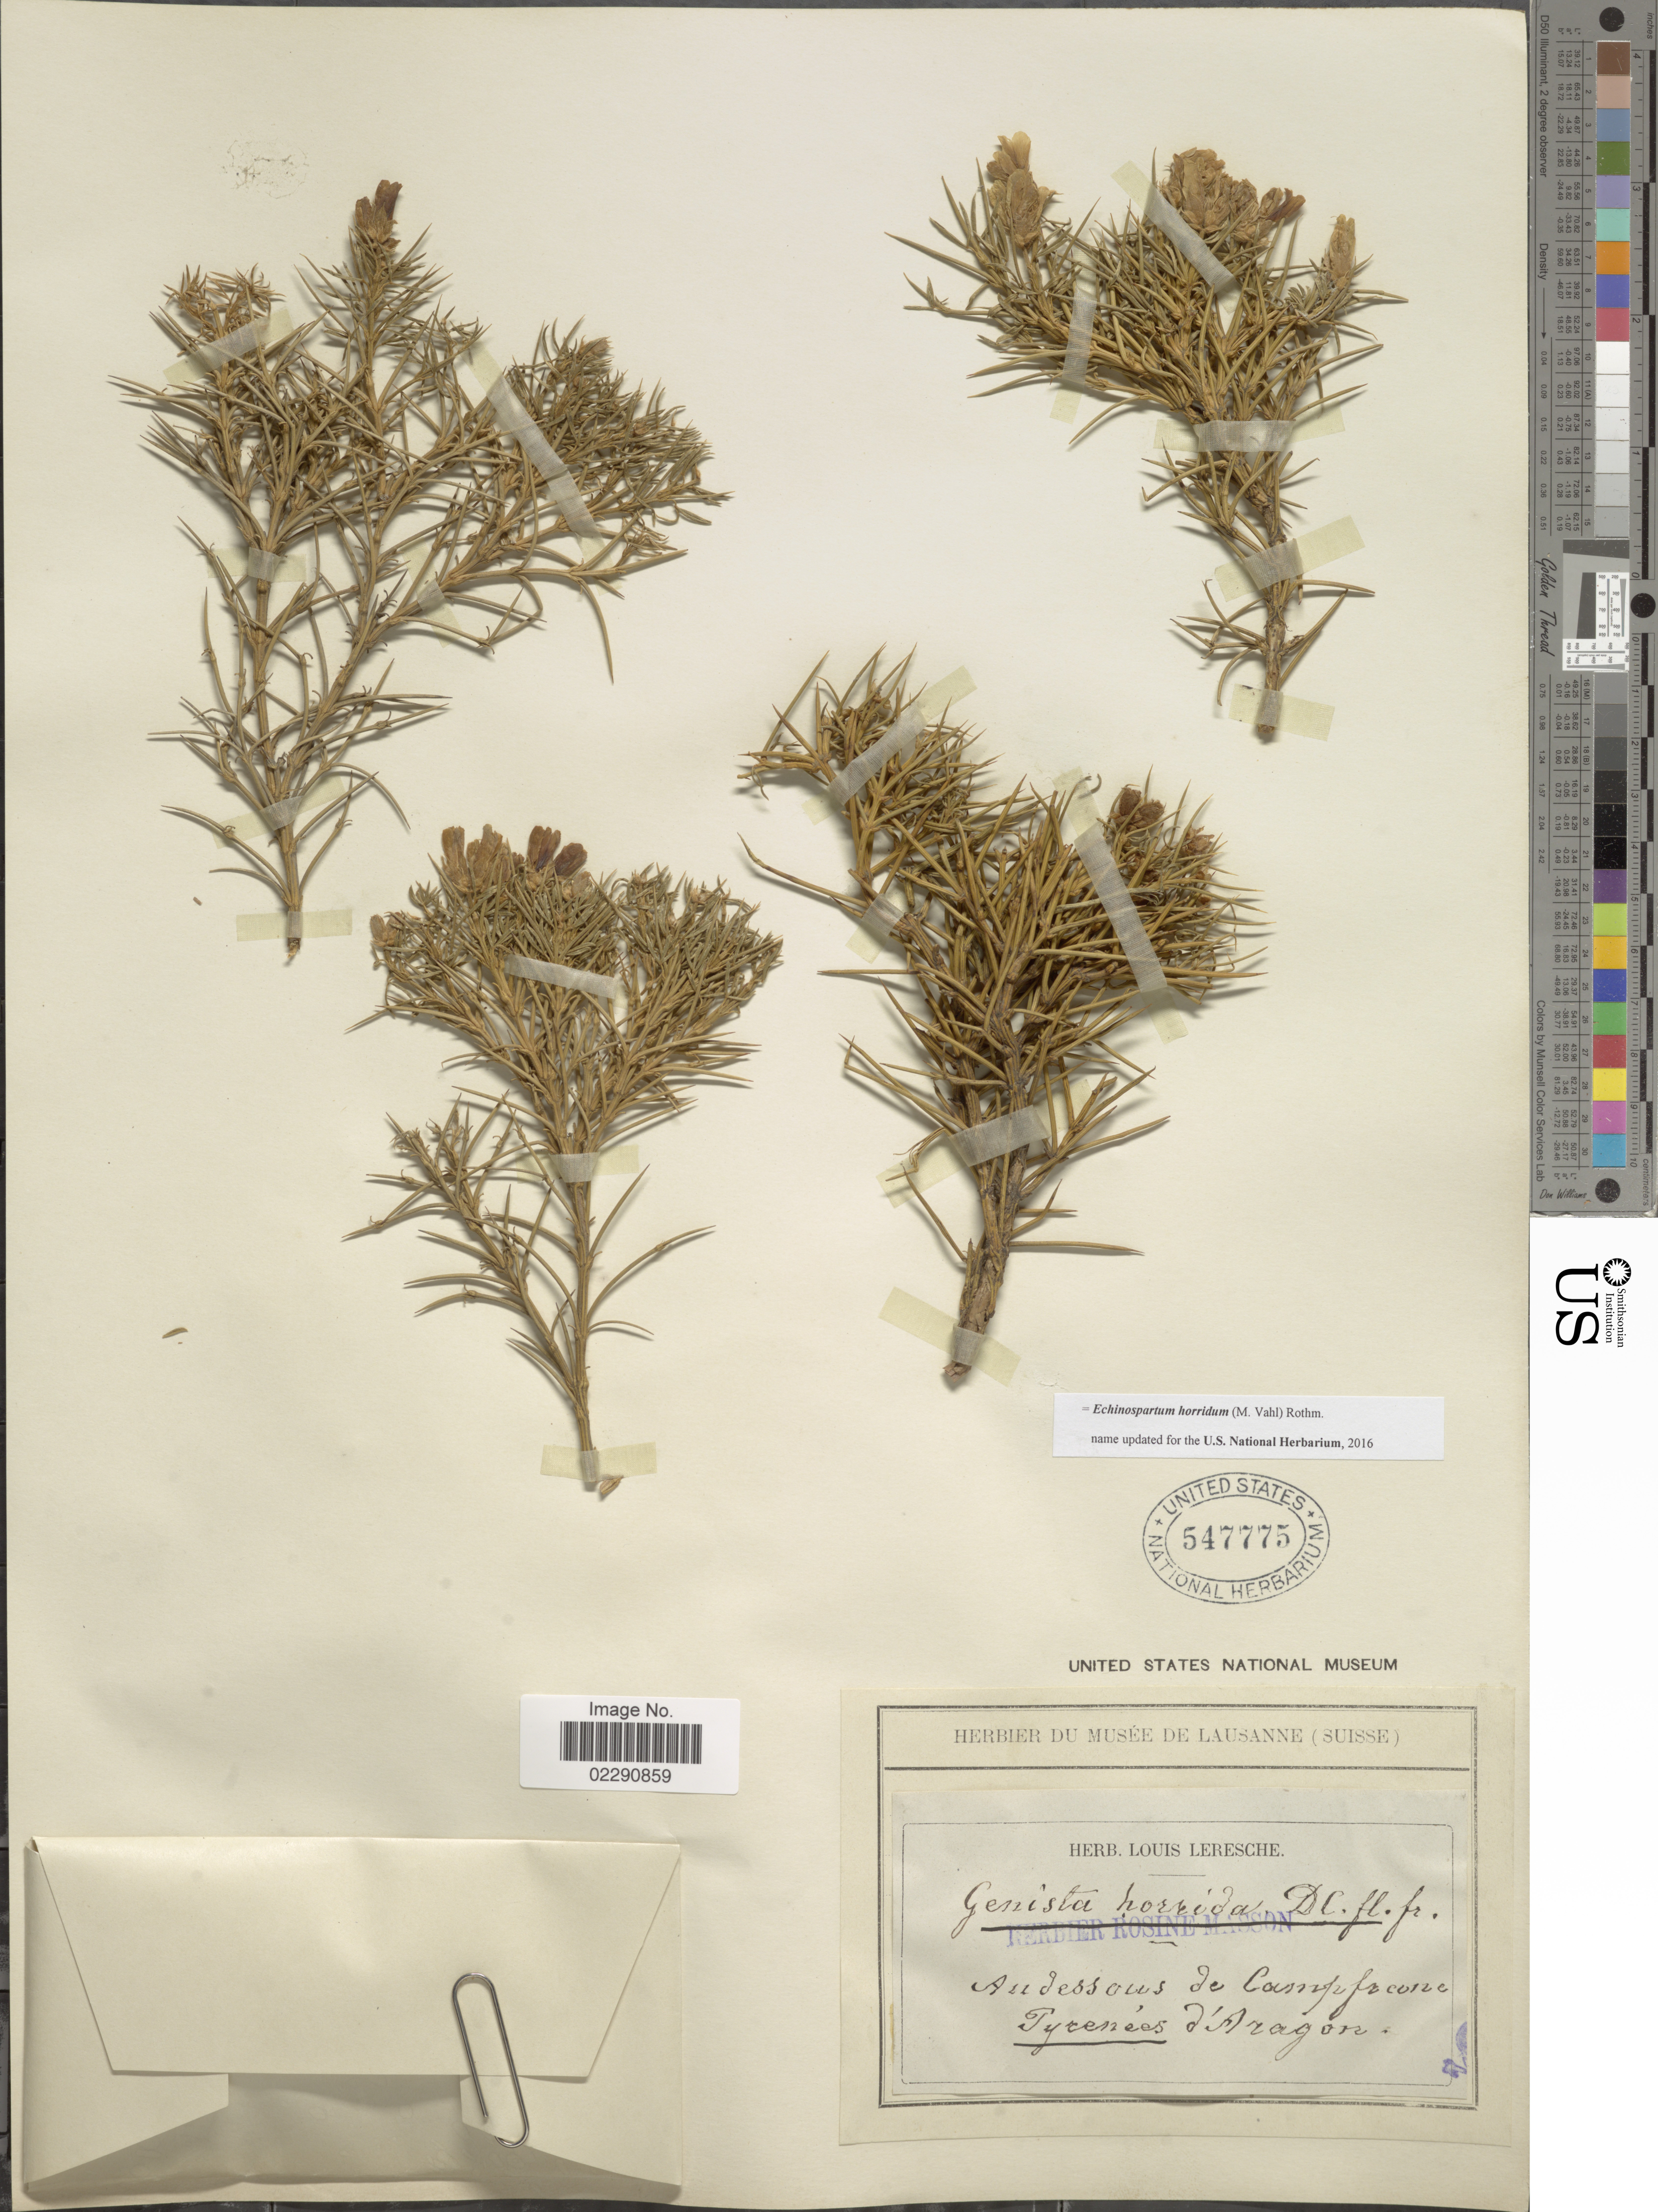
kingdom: Plantae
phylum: Tracheophyta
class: Magnoliopsida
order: Fabales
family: Fabaceae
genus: Echinospartum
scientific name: Echinospartum horridum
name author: Rothm.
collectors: ex herb. Leresche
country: Spain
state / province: Aragón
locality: Au dessous de Campfreone, Pyrenees d'Aragon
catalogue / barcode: US 547775